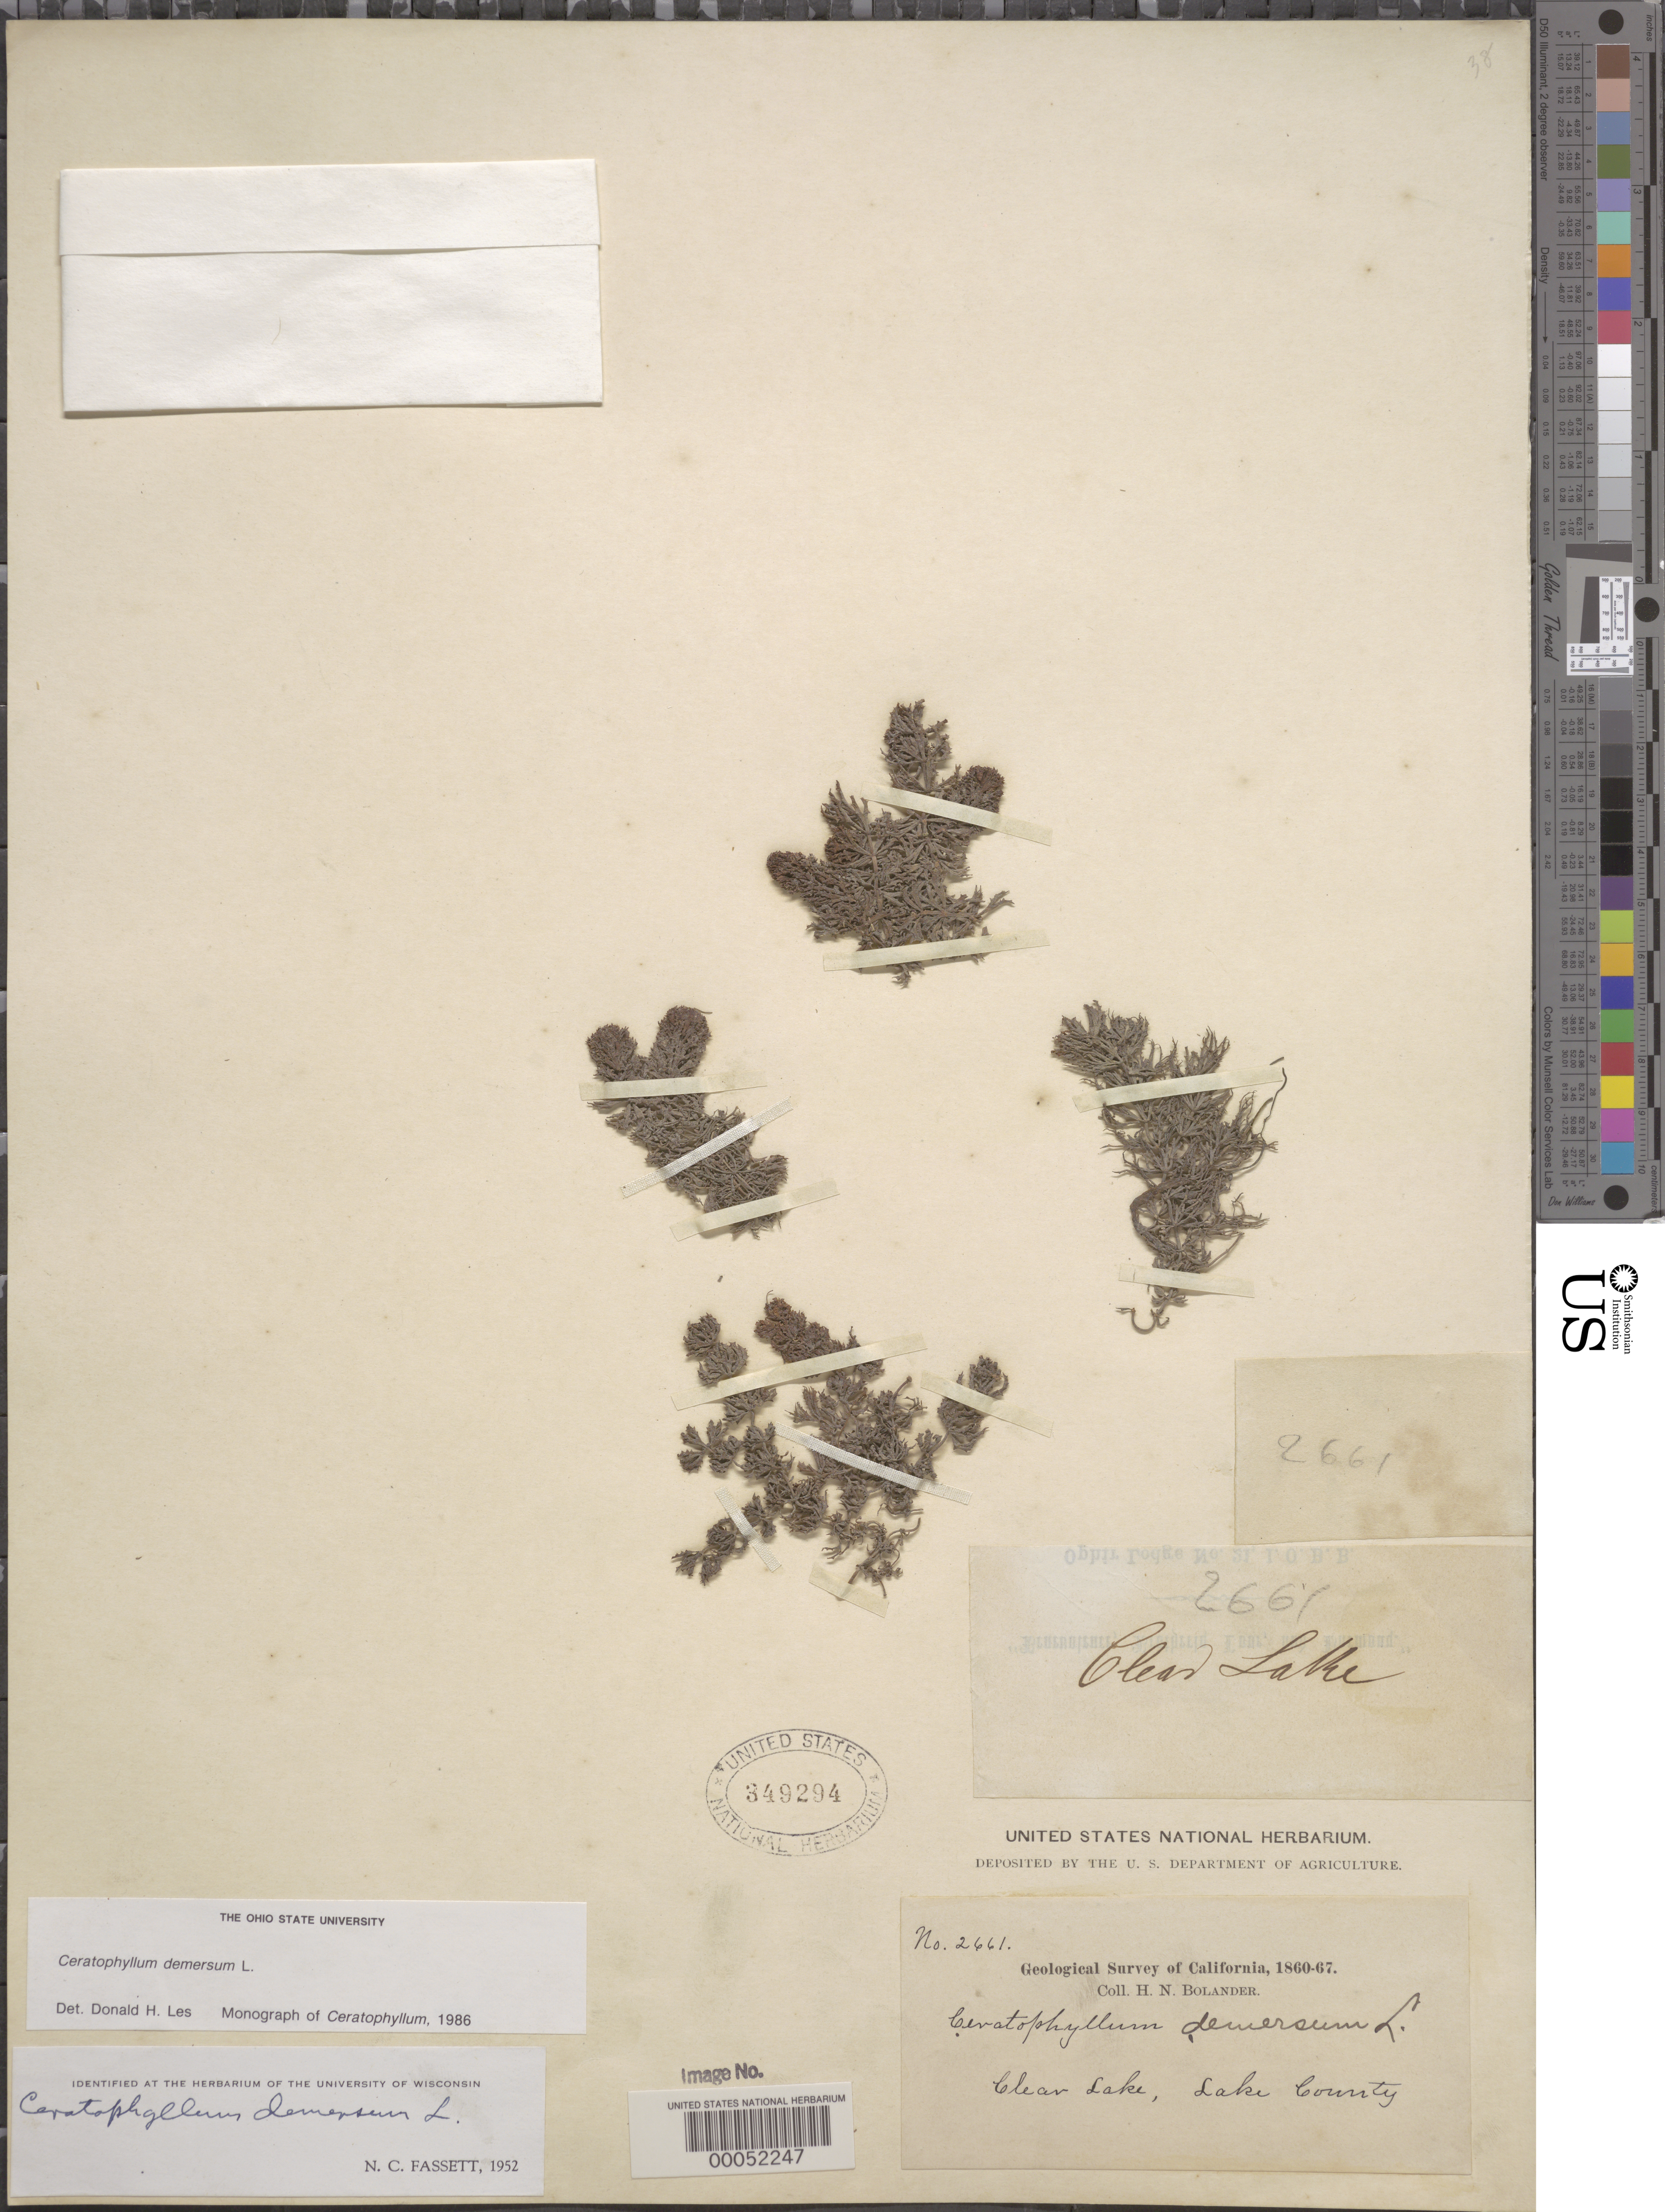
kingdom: Plantae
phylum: Tracheophyta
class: Magnoliopsida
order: Ceratophyllales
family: Ceratophyllaceae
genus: Ceratophyllum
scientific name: Ceratophyllum demersum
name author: L.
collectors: H. Bolander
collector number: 2661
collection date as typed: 1967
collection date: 1967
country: United States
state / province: California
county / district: Lake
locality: Clear lake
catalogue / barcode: US 349294